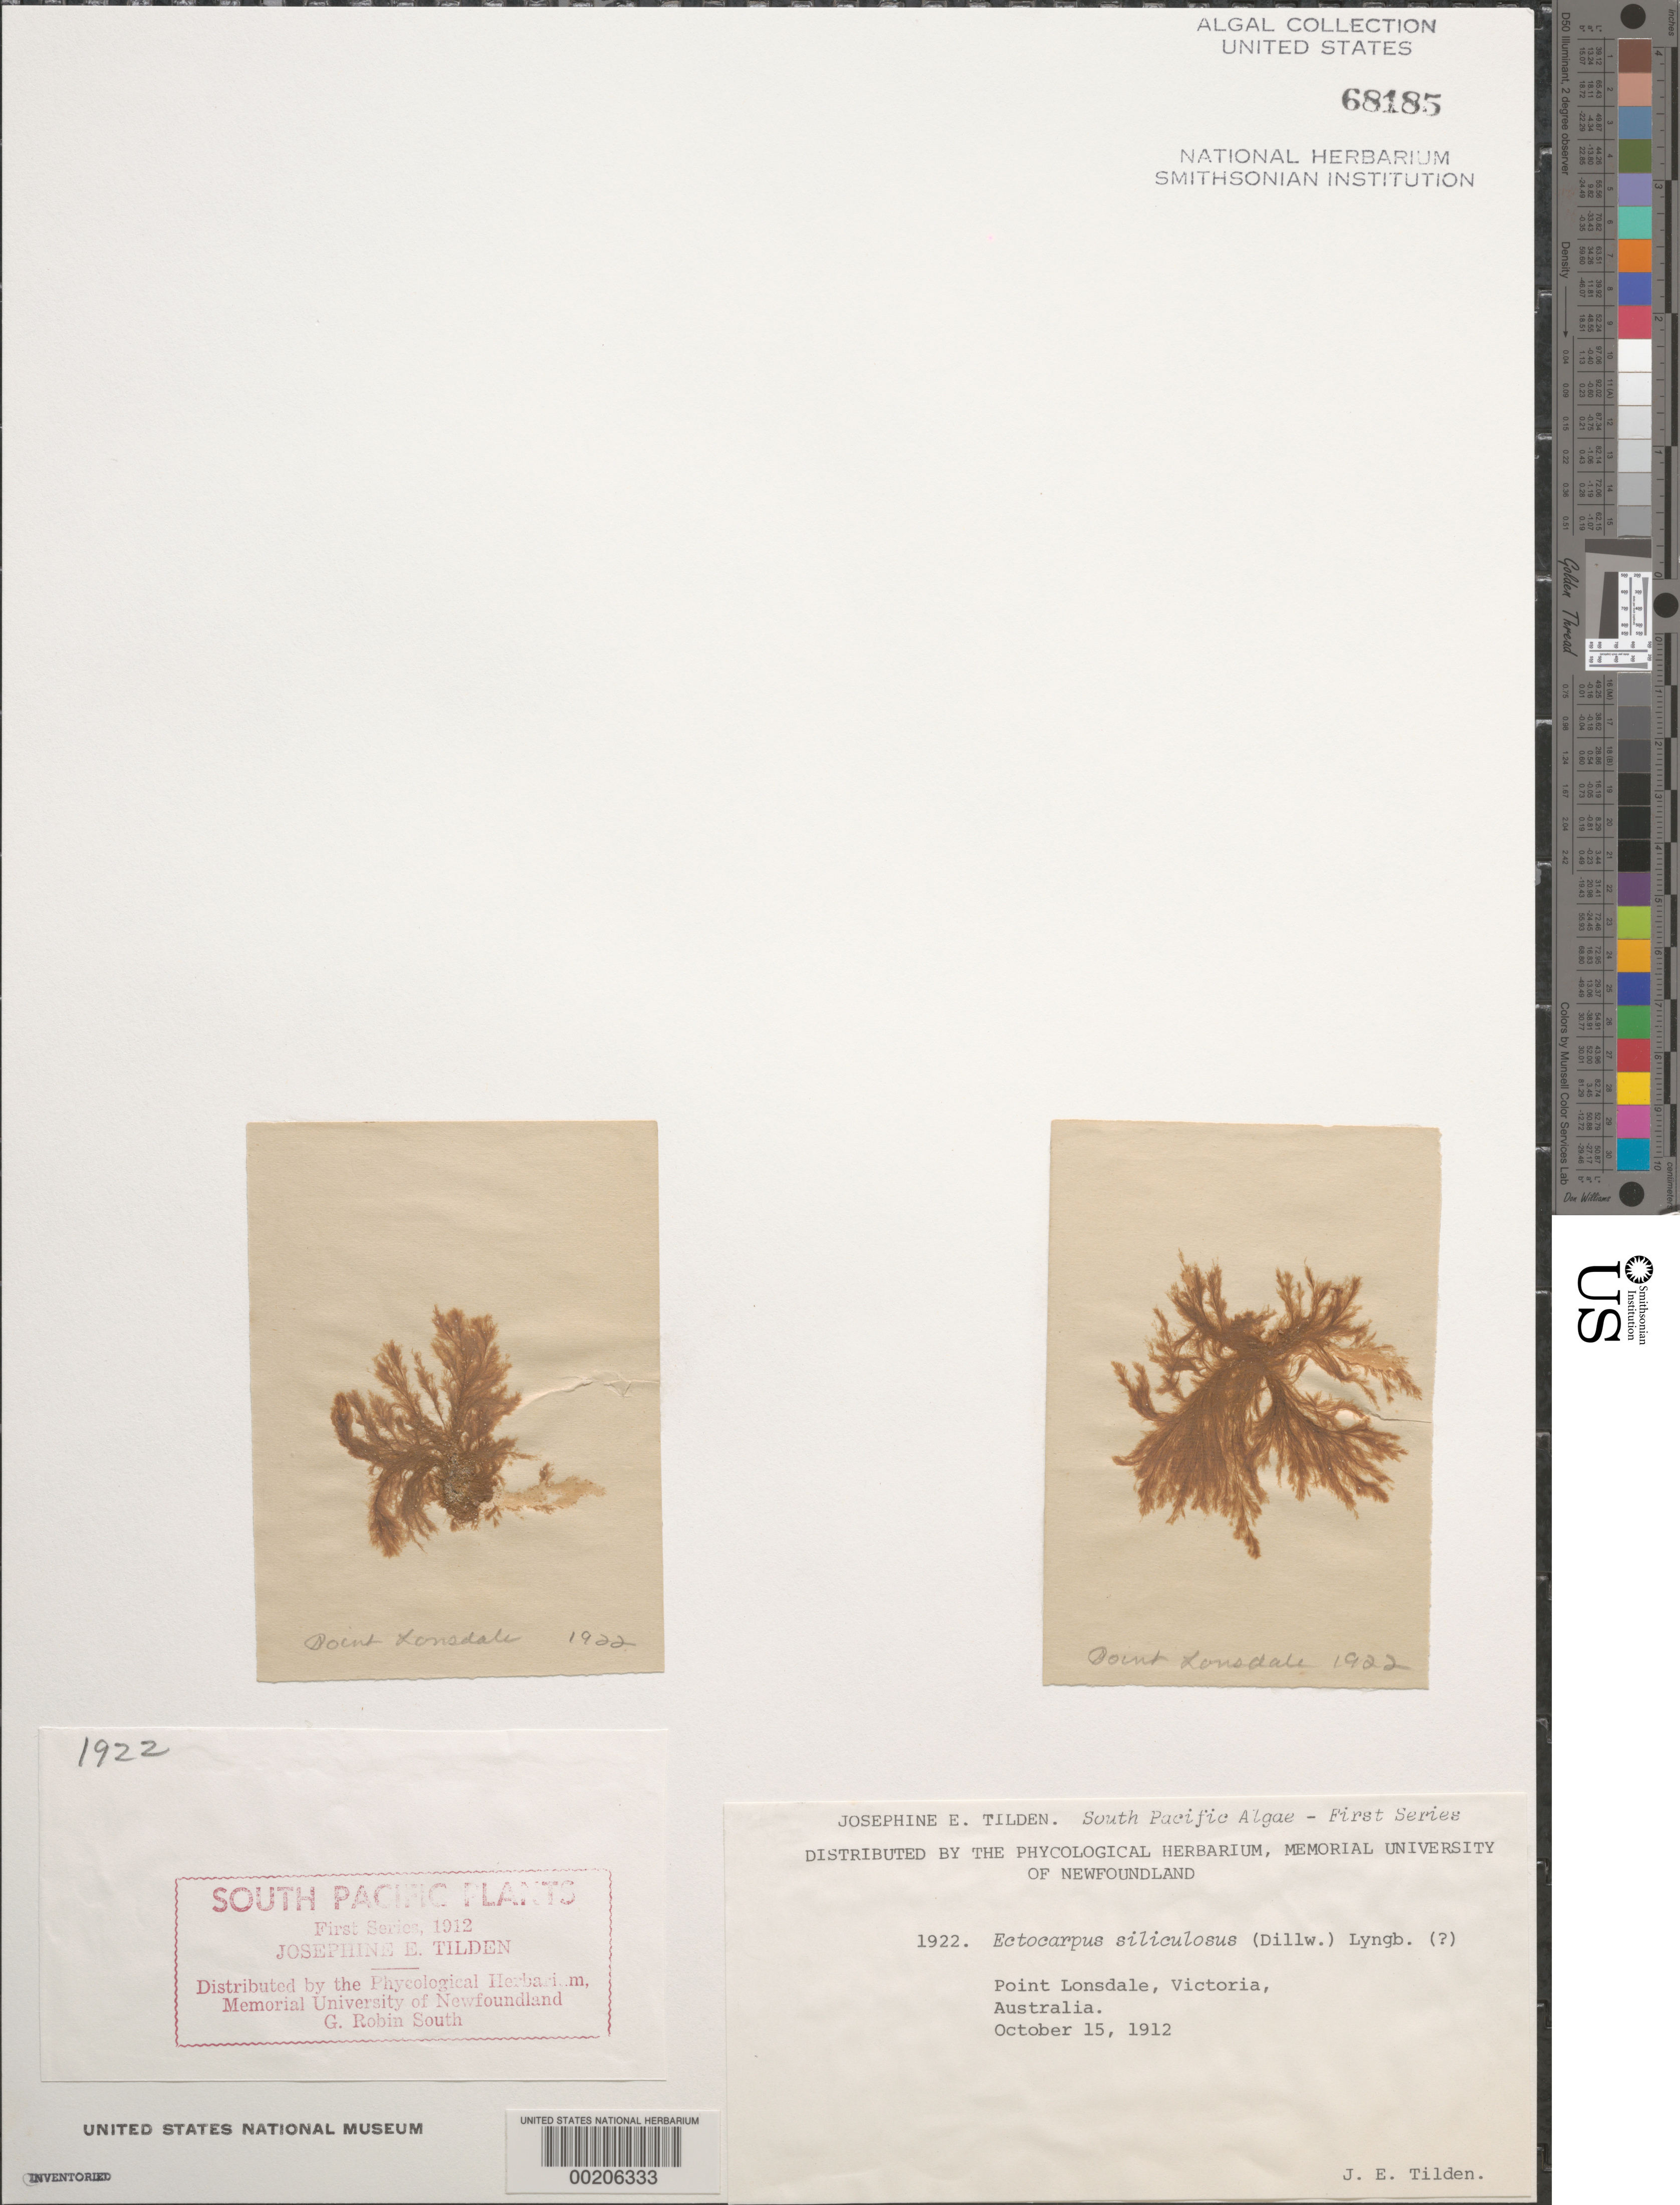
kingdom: Chromista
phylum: Ochrophyta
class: Phaeophyceae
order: Ectocarpales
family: Ectocarpaceae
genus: Ectocarpus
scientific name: Ectocarpus siliculosus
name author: (Dillwyn) Lyngbye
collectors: J. E. Tilden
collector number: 1922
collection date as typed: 15 Oct 1912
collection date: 1912-10-15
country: Australia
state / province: Victoria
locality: Point lonsdale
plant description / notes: Tilden, South Pacific Plants, First Series, 1912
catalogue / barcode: US 68185